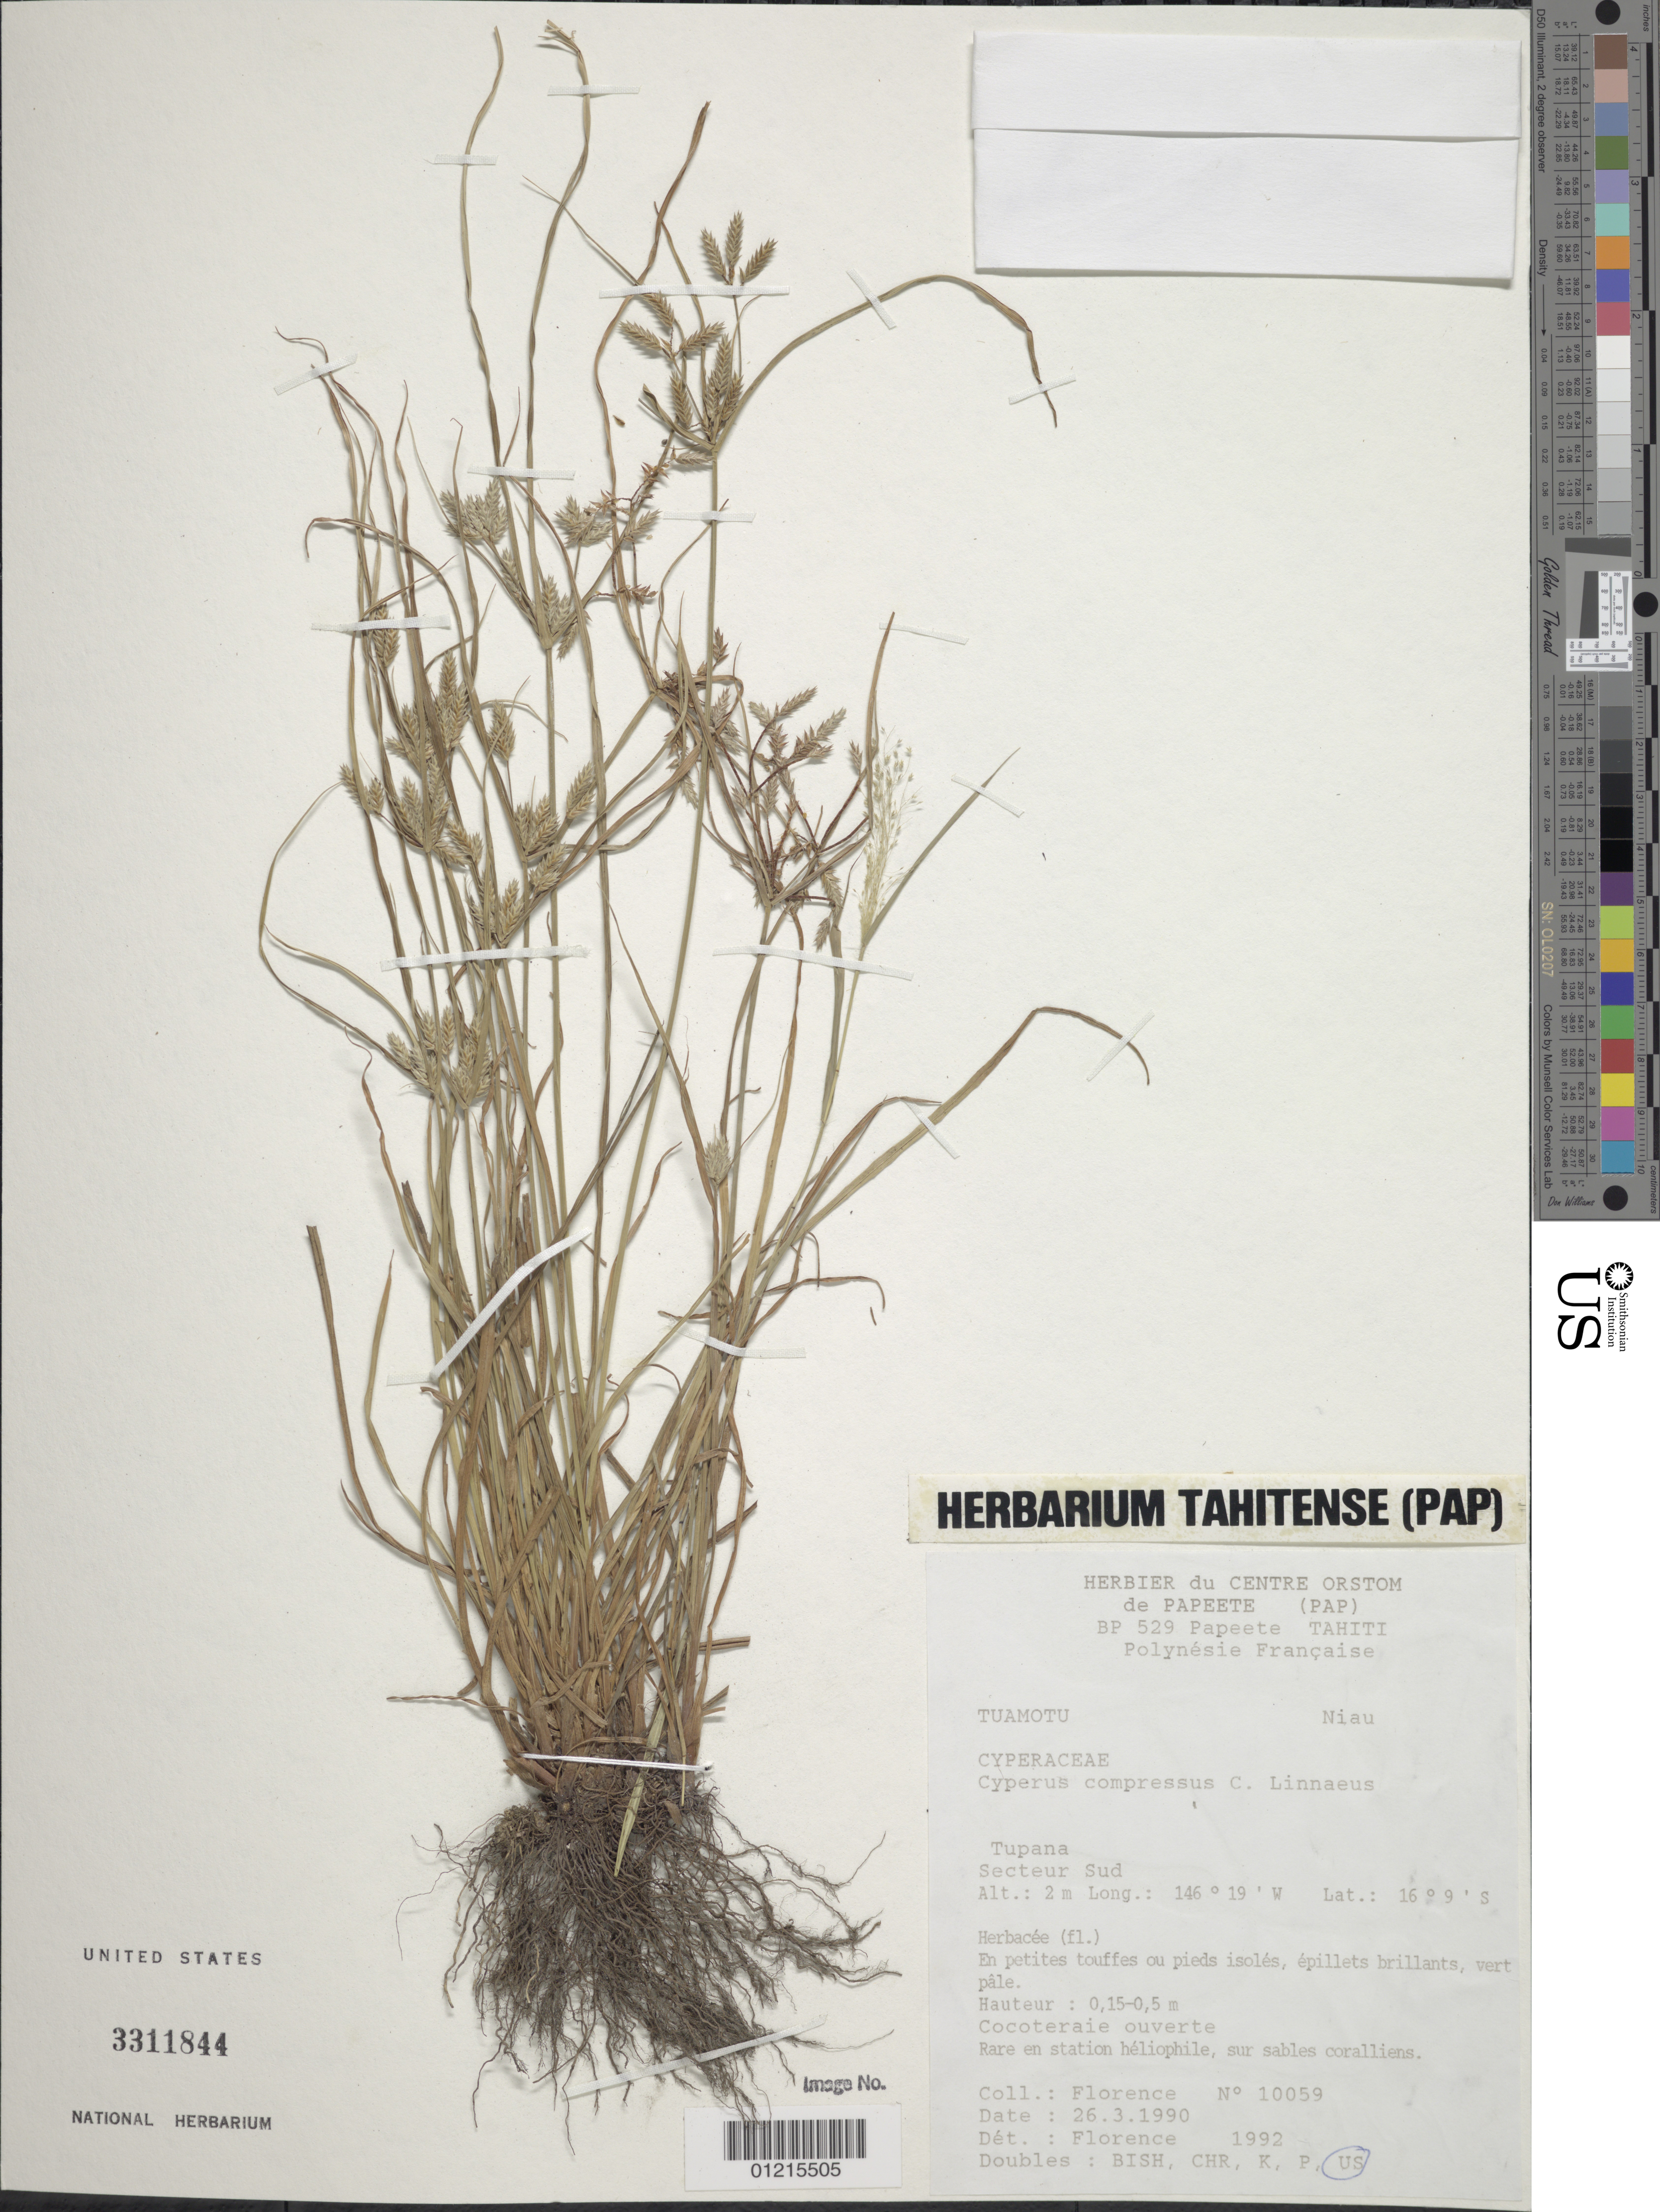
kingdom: Plantae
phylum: Tracheophyta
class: Liliopsida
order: Poales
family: Cyperaceae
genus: Cyperus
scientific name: Cyperus compressus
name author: L.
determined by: Florence, J.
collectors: J. Florence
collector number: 10059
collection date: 1990-03-26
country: French Polynesia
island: Niau Atoll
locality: Secteur Sud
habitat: en station hèliophile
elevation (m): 2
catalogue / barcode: US 3311844